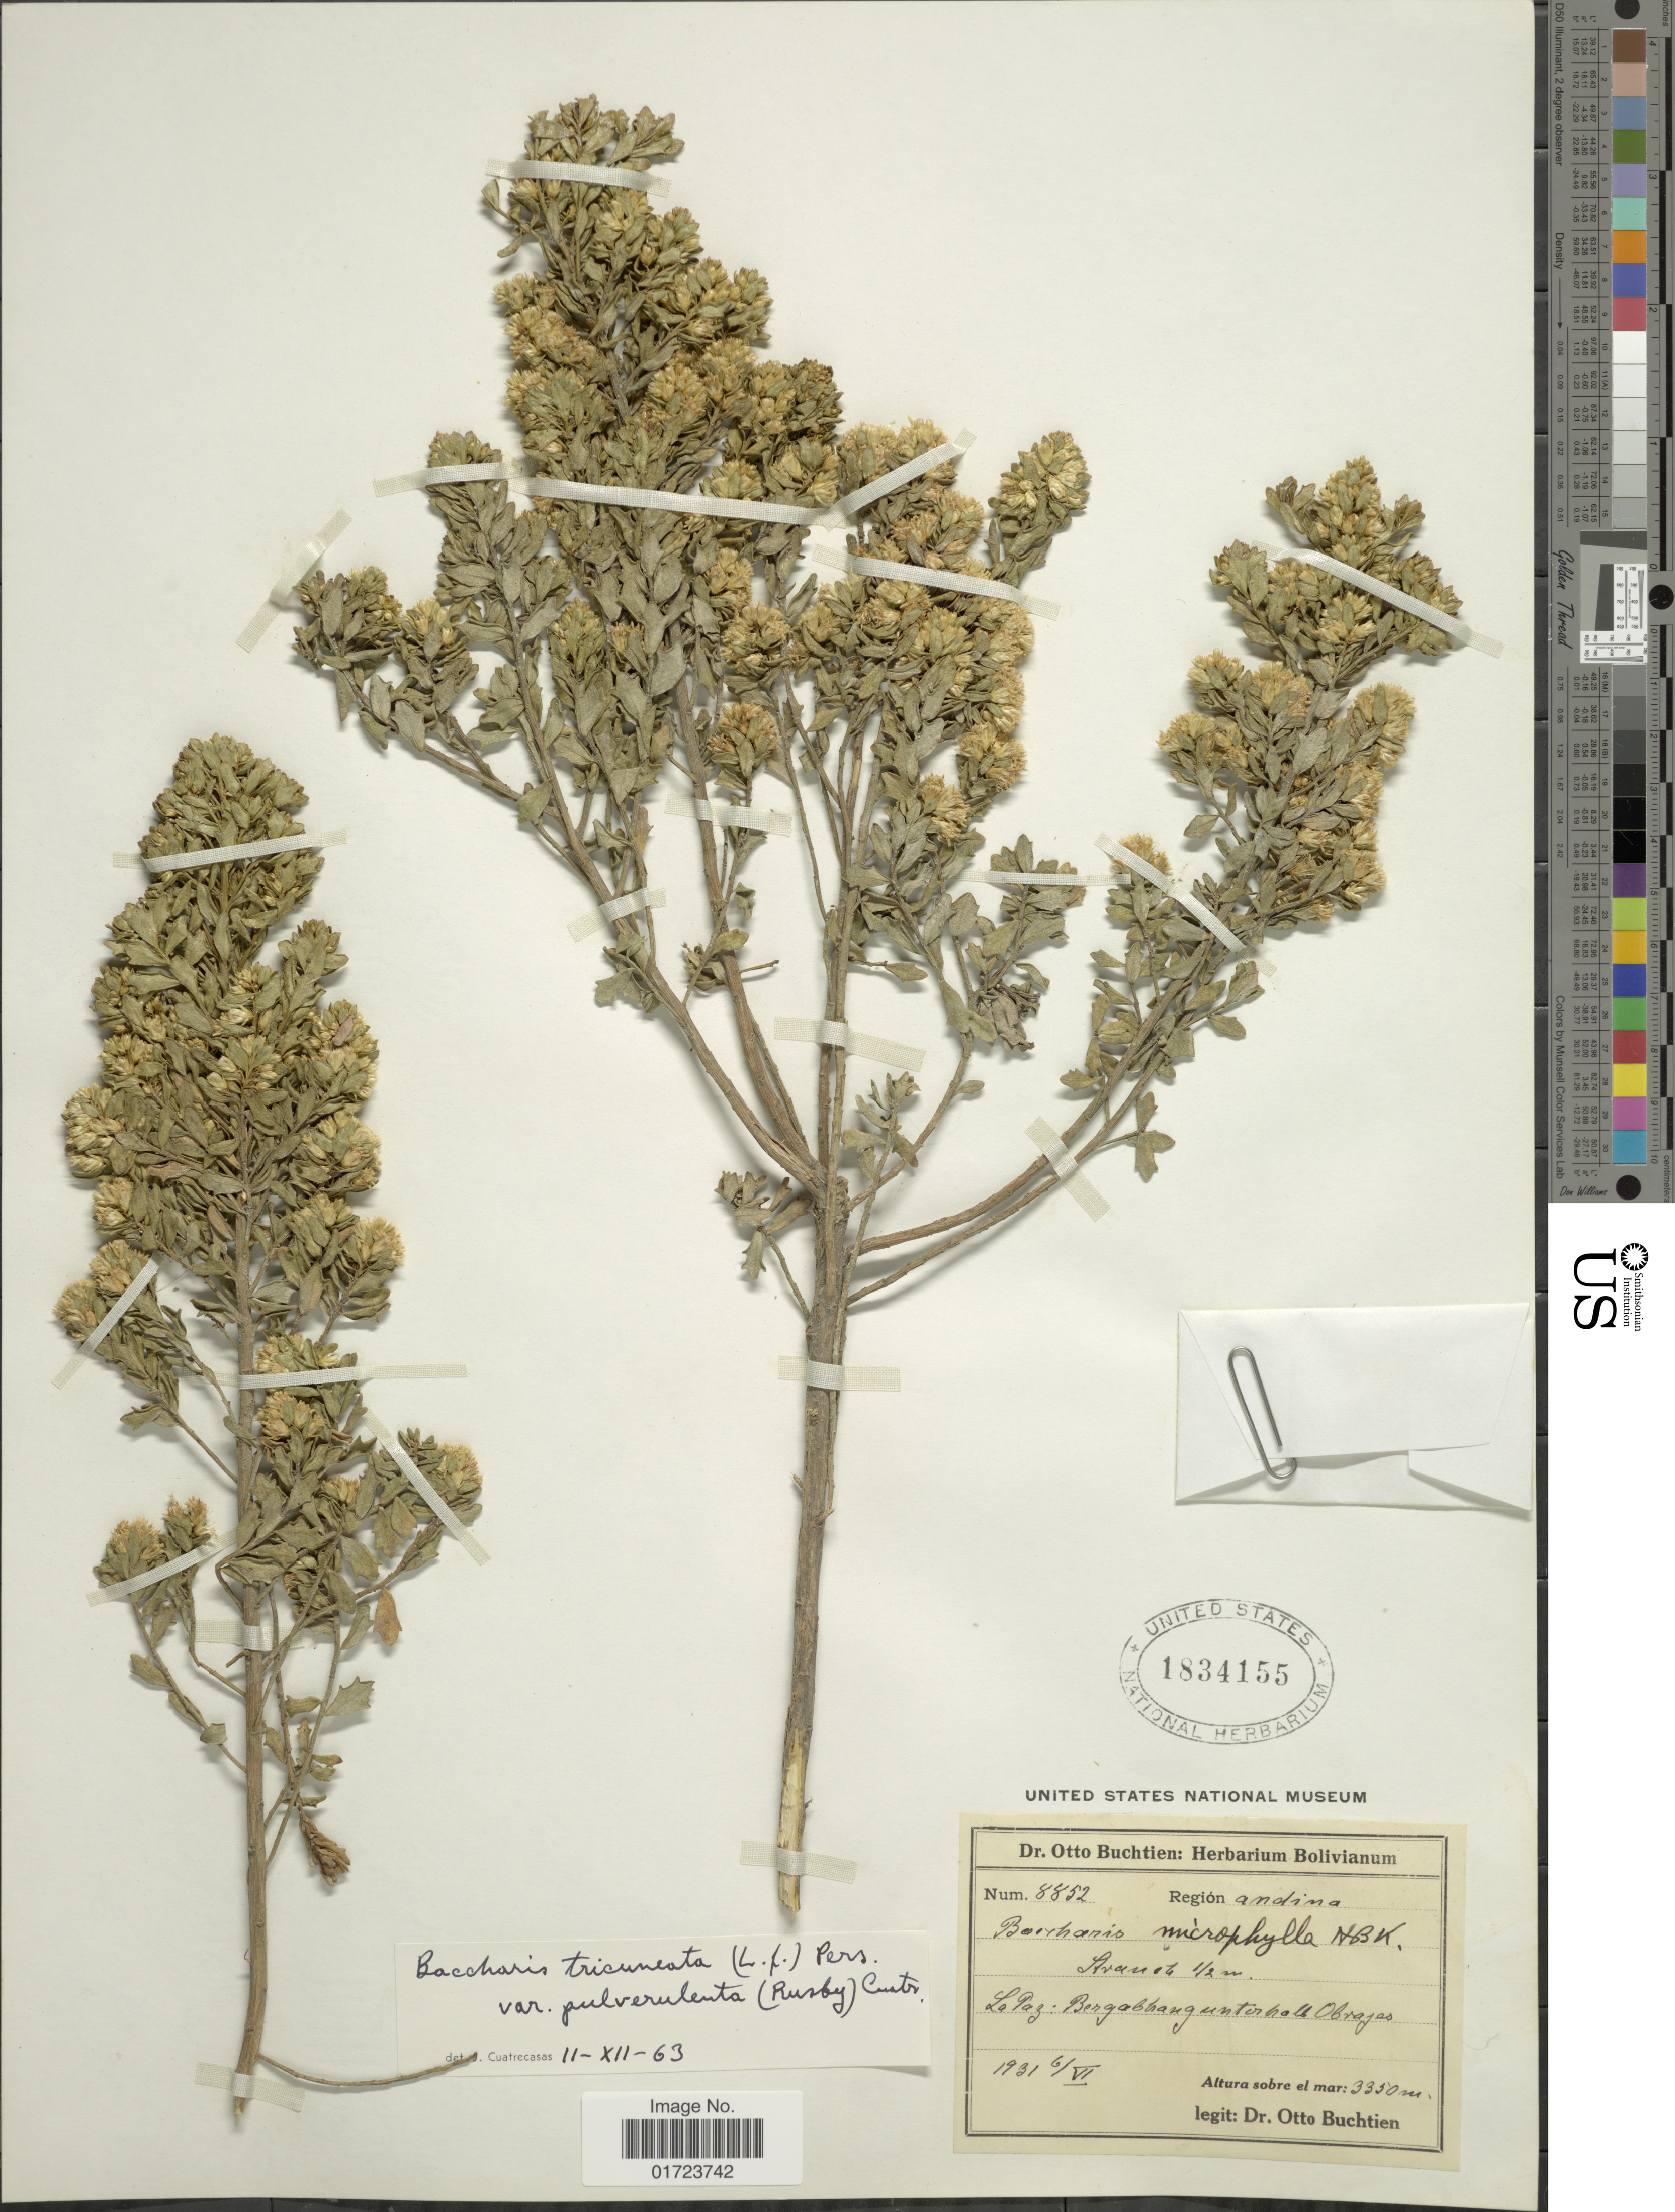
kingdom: Plantae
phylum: Tracheophyta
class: Magnoliopsida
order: Asterales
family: Asteraceae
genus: Baccharis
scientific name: Baccharis tricuneata var. pulverulenta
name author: (L. f.) Pers.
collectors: O. Buchtien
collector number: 8852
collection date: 1931-06-06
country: Bolivia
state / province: La Paz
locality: La Paz: Bergabhang unterhalb Obrajas.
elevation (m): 3350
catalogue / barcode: US 1834155